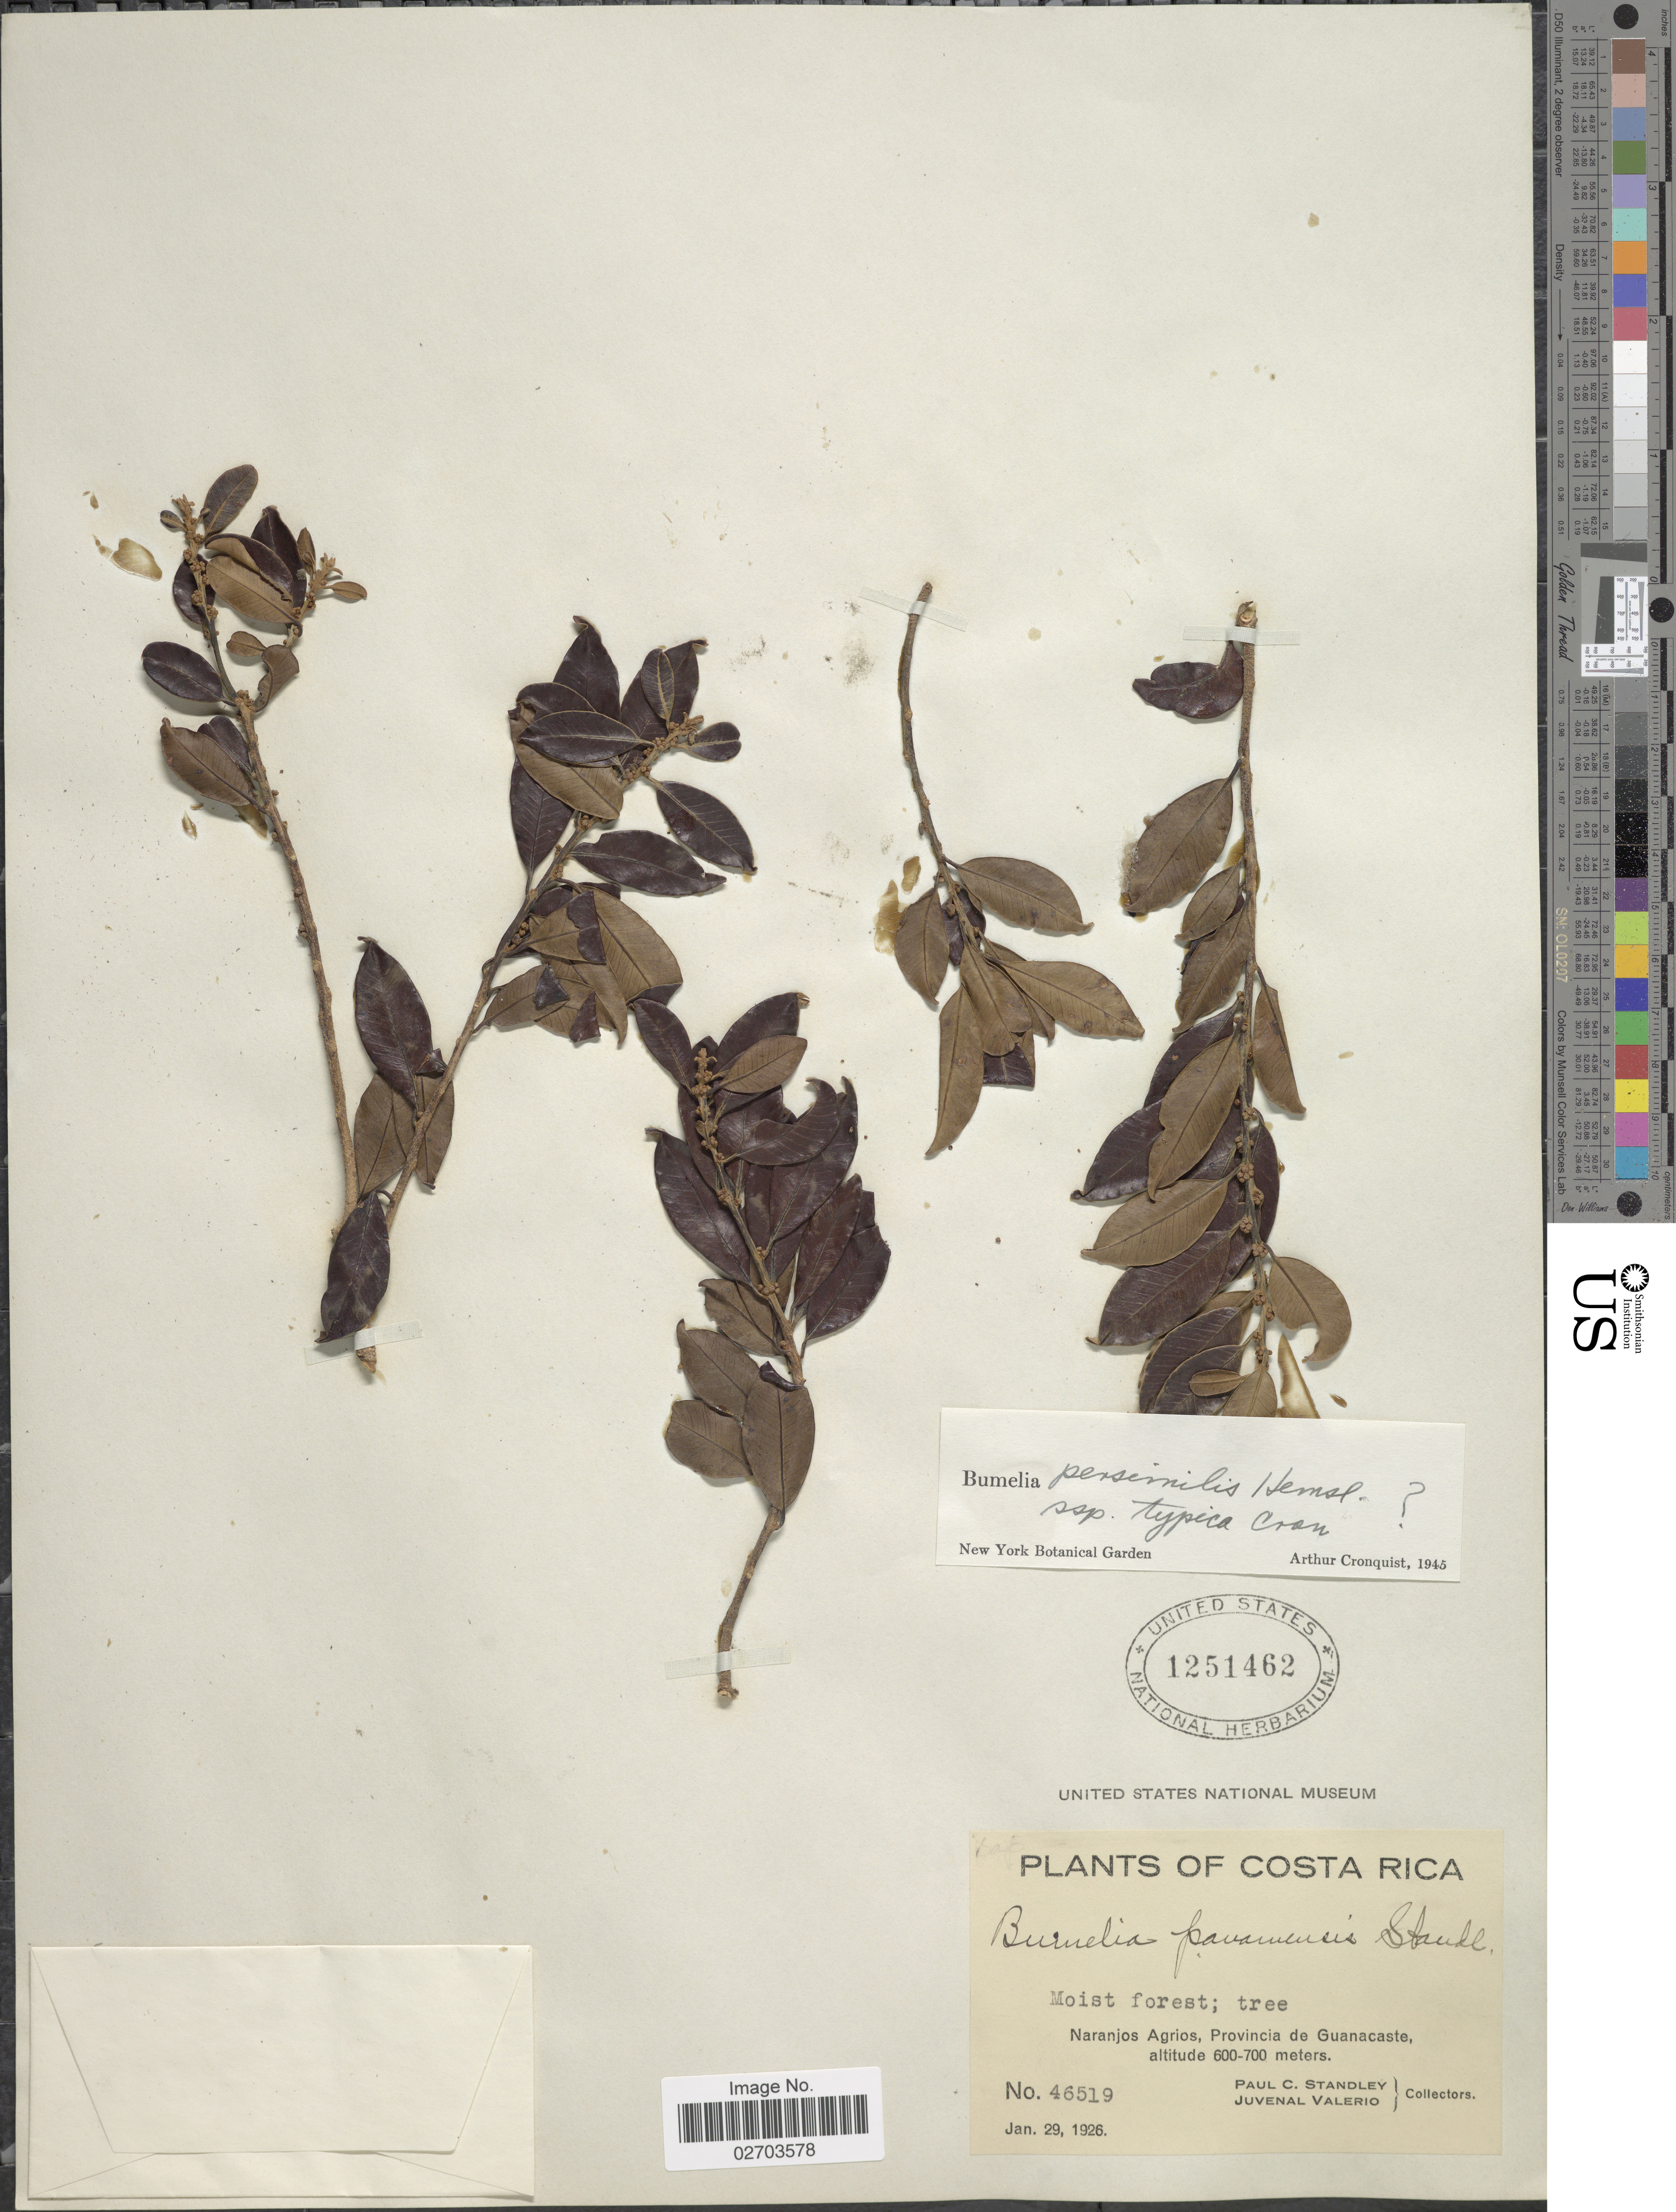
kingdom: Plantae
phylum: Tracheophyta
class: Magnoliopsida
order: Ericales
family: Sapotaceae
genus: Sideroxylon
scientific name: Sideroxylon persimile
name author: (Hemsl.) T.D. Penn.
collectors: P. C. Standley & J. Valerio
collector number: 46519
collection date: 1926-01-29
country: Costa Rica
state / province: Guanacaste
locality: Naranjos Agrios.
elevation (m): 600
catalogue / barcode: US 1251462